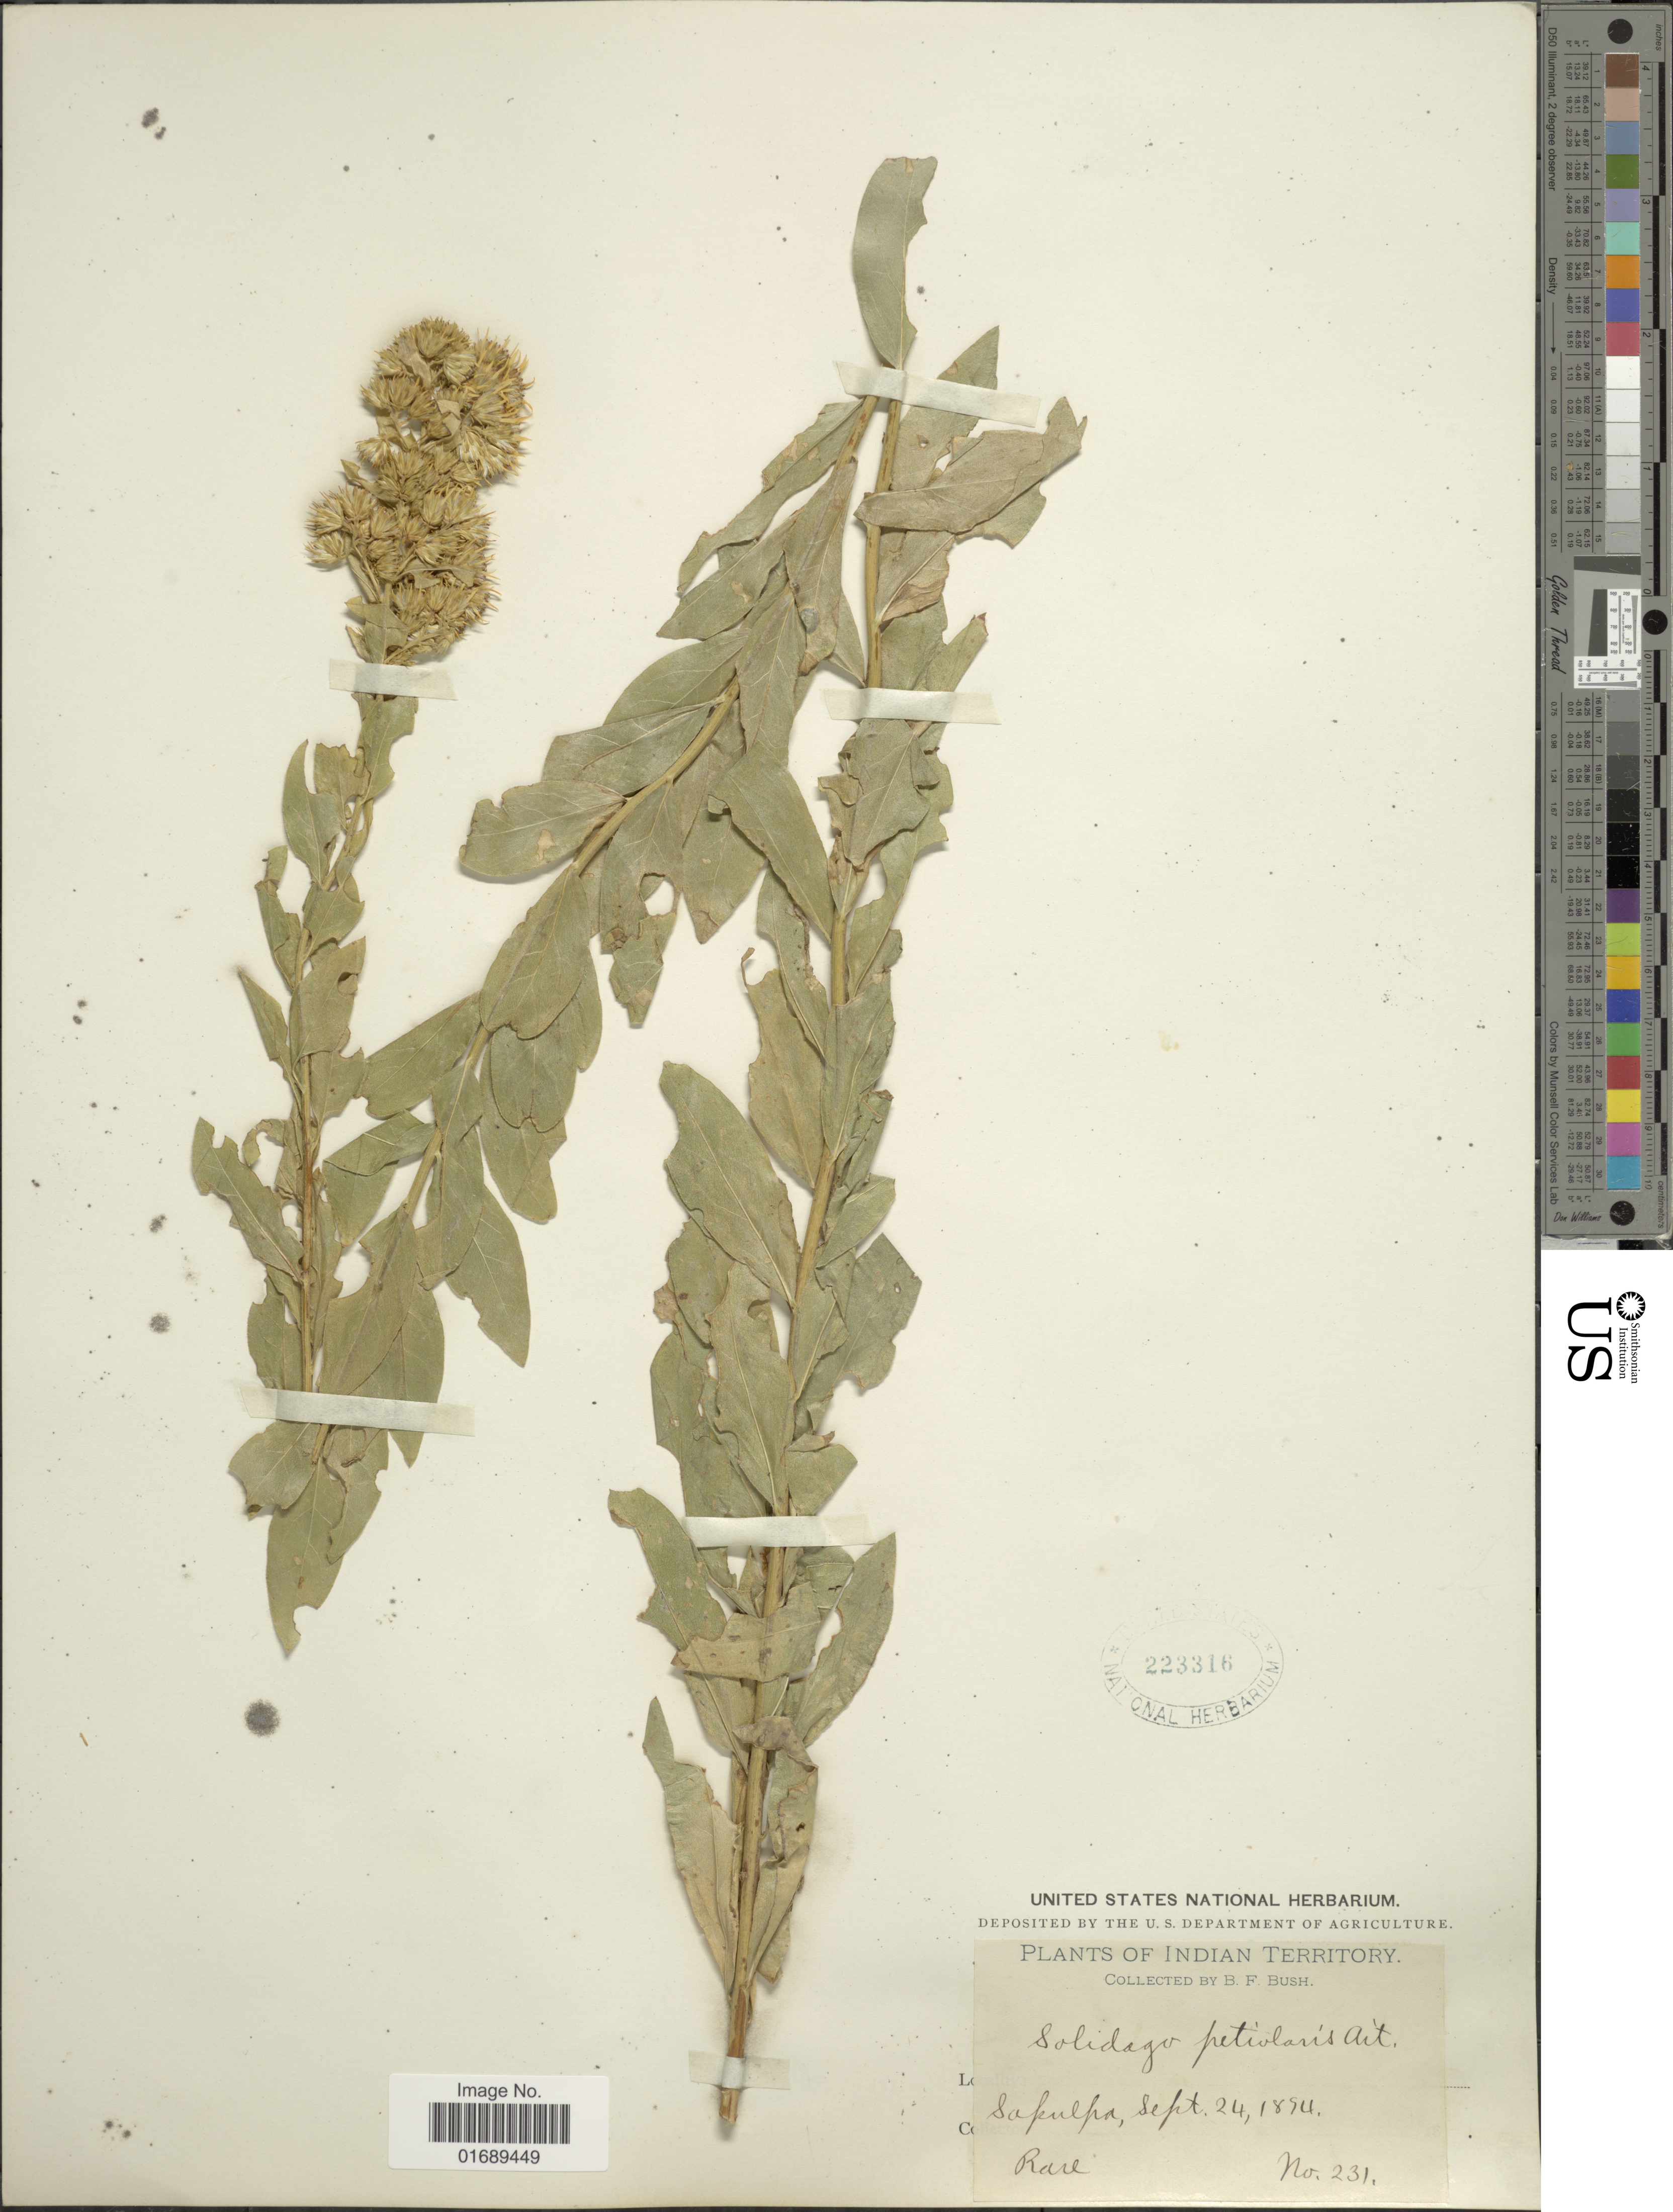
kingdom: Plantae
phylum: Tracheophyta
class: Magnoliopsida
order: Asterales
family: Asteraceae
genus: Solidago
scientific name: Solidago petiolaris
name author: Aiton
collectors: B. F. Bush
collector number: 231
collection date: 1894-09-24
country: United States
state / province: Oklahoma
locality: Indian Territory, Sapulpa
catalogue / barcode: US 223316